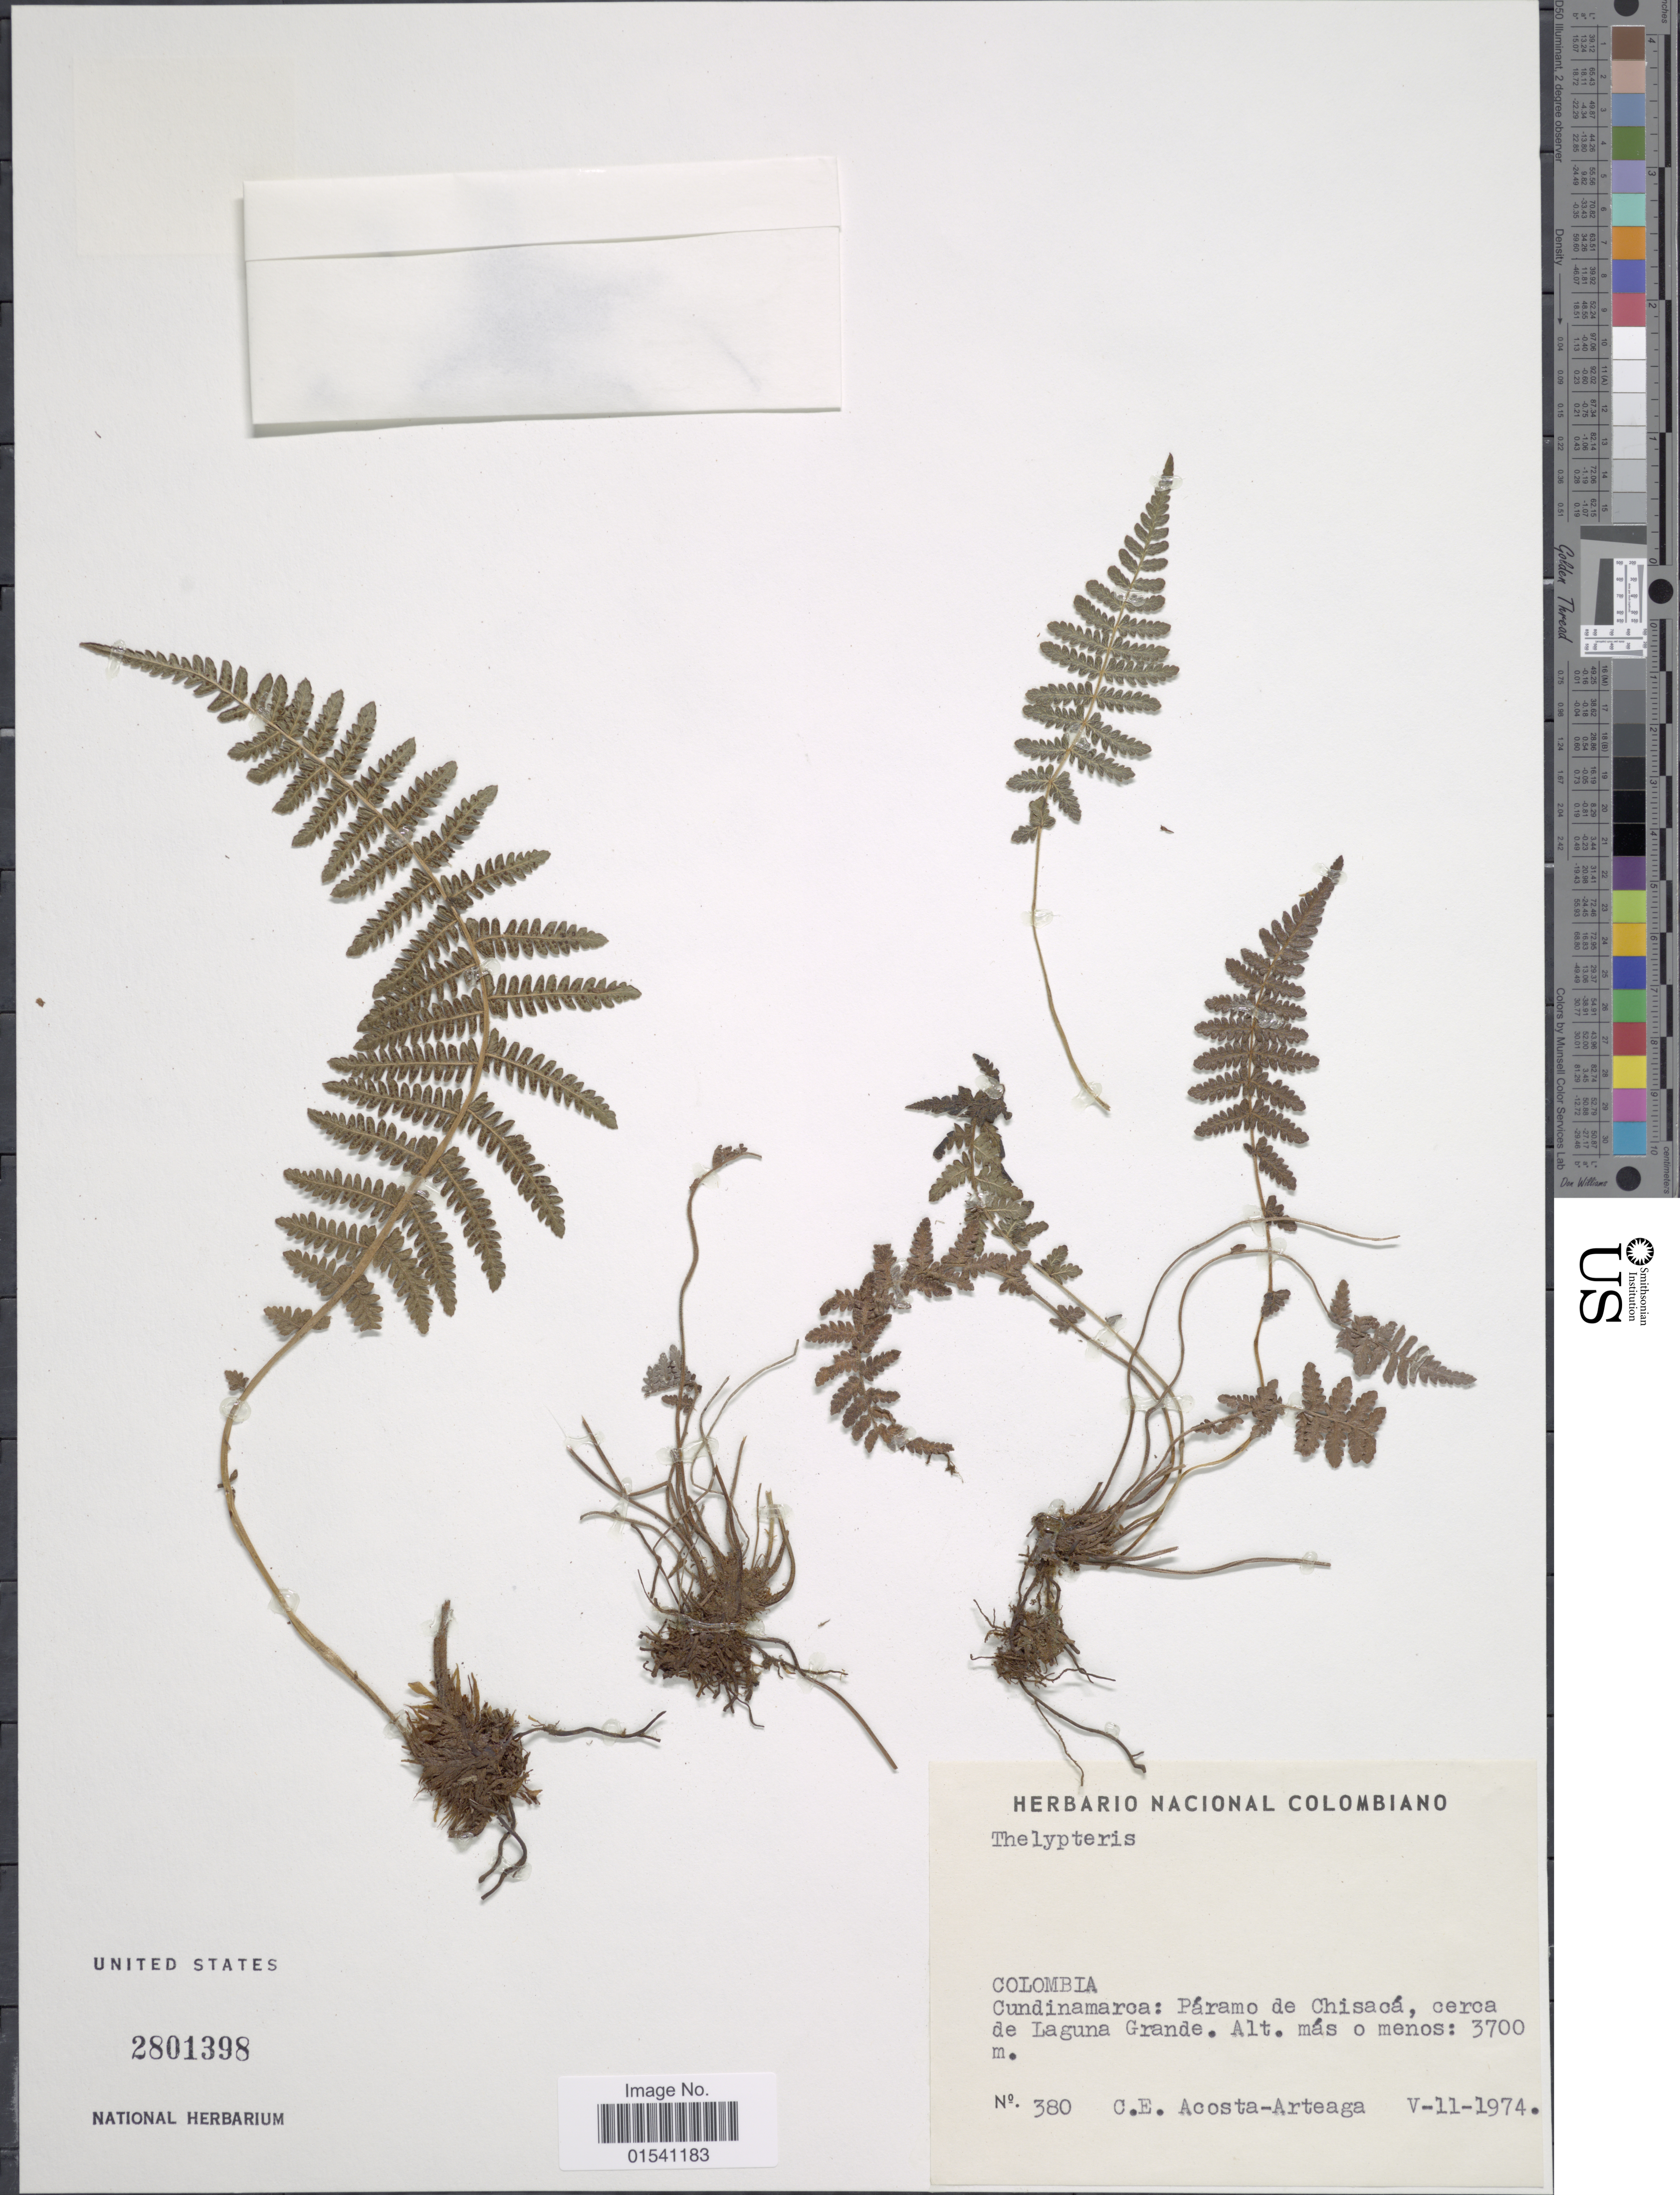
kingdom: Plantae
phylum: Tracheophyta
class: Polypodiopsida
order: Polypodiales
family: Thelypteridaceae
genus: Amauropelta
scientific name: Amauropelta sp.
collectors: C. E. Acosta-Arteaga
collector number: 380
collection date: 1974-05-11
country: Colombia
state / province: Cundinamarca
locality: Páramo de Chisacá, cerca de Laguna Grande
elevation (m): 3700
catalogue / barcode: US 2801398